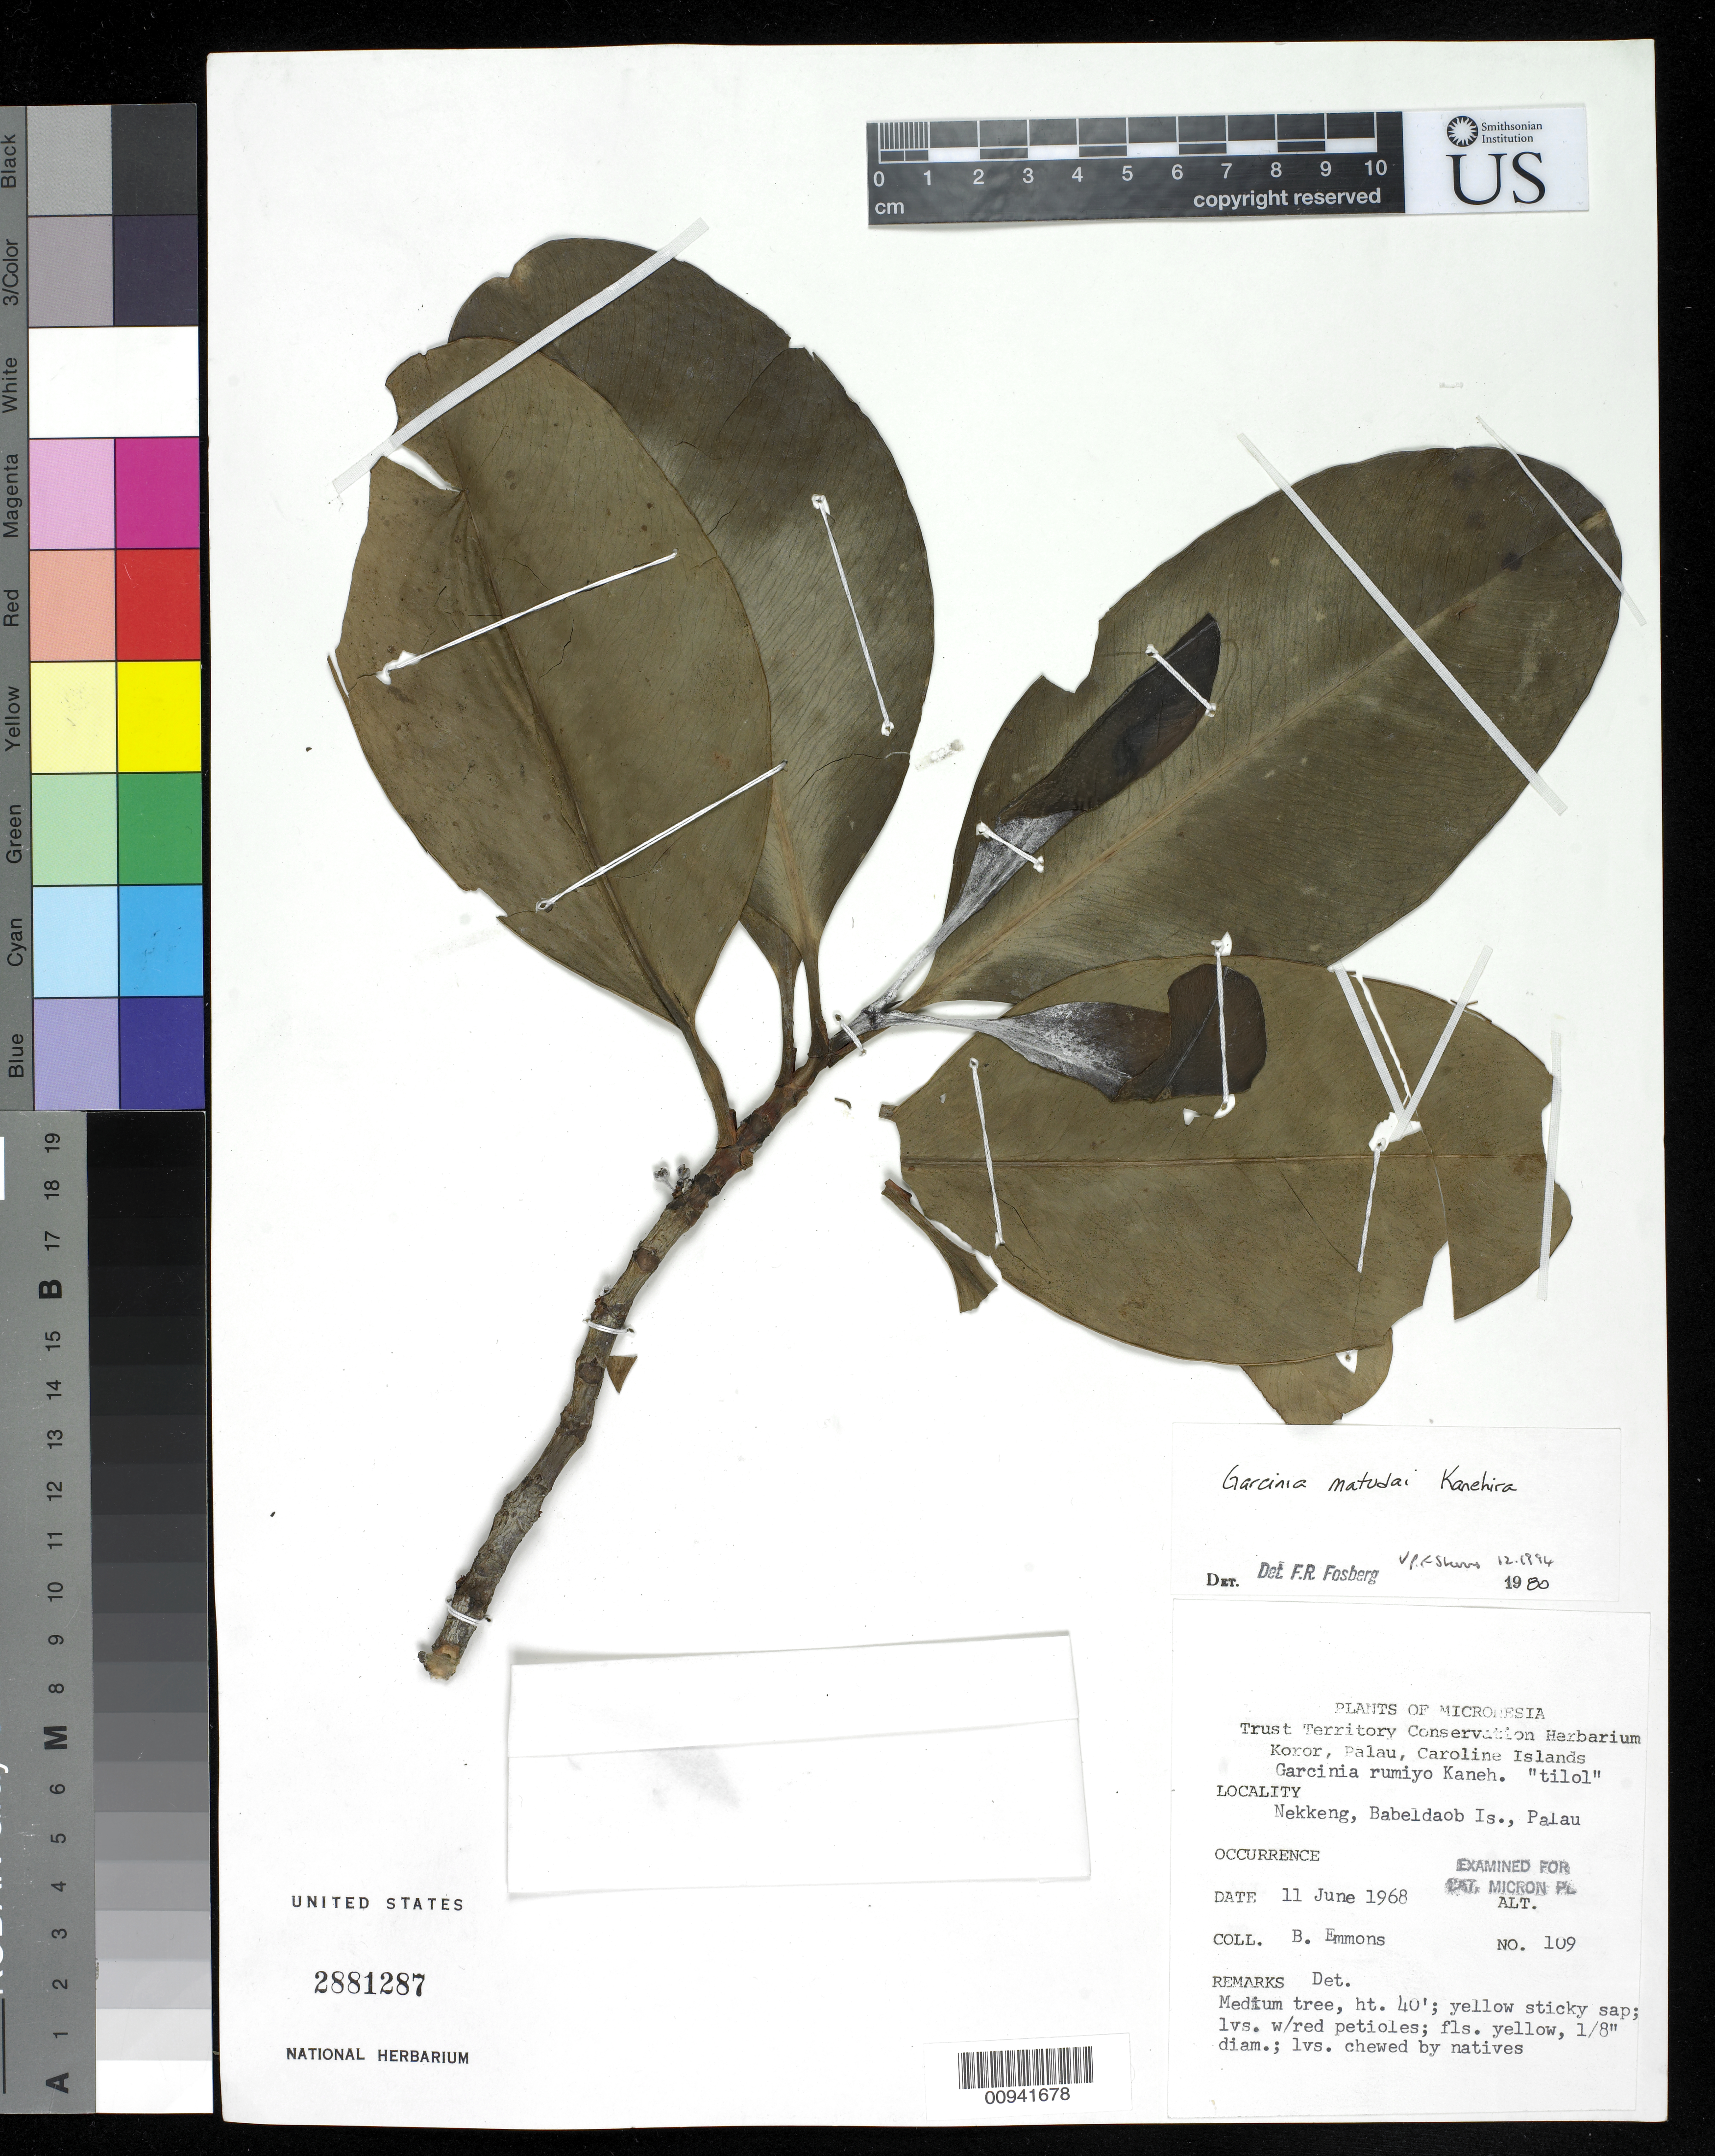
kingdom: Plantae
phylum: Tracheophyta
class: Magnoliopsida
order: Malpighiales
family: Clusiaceae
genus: Garcinia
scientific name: Garcinia matsudai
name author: Kaneh.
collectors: B. Emmons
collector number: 109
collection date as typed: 11 Jun 1968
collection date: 1968-06-11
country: Palau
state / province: Aimeliik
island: Babeldaob [Babelthuap]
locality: Nekkeng.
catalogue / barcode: US 2881287